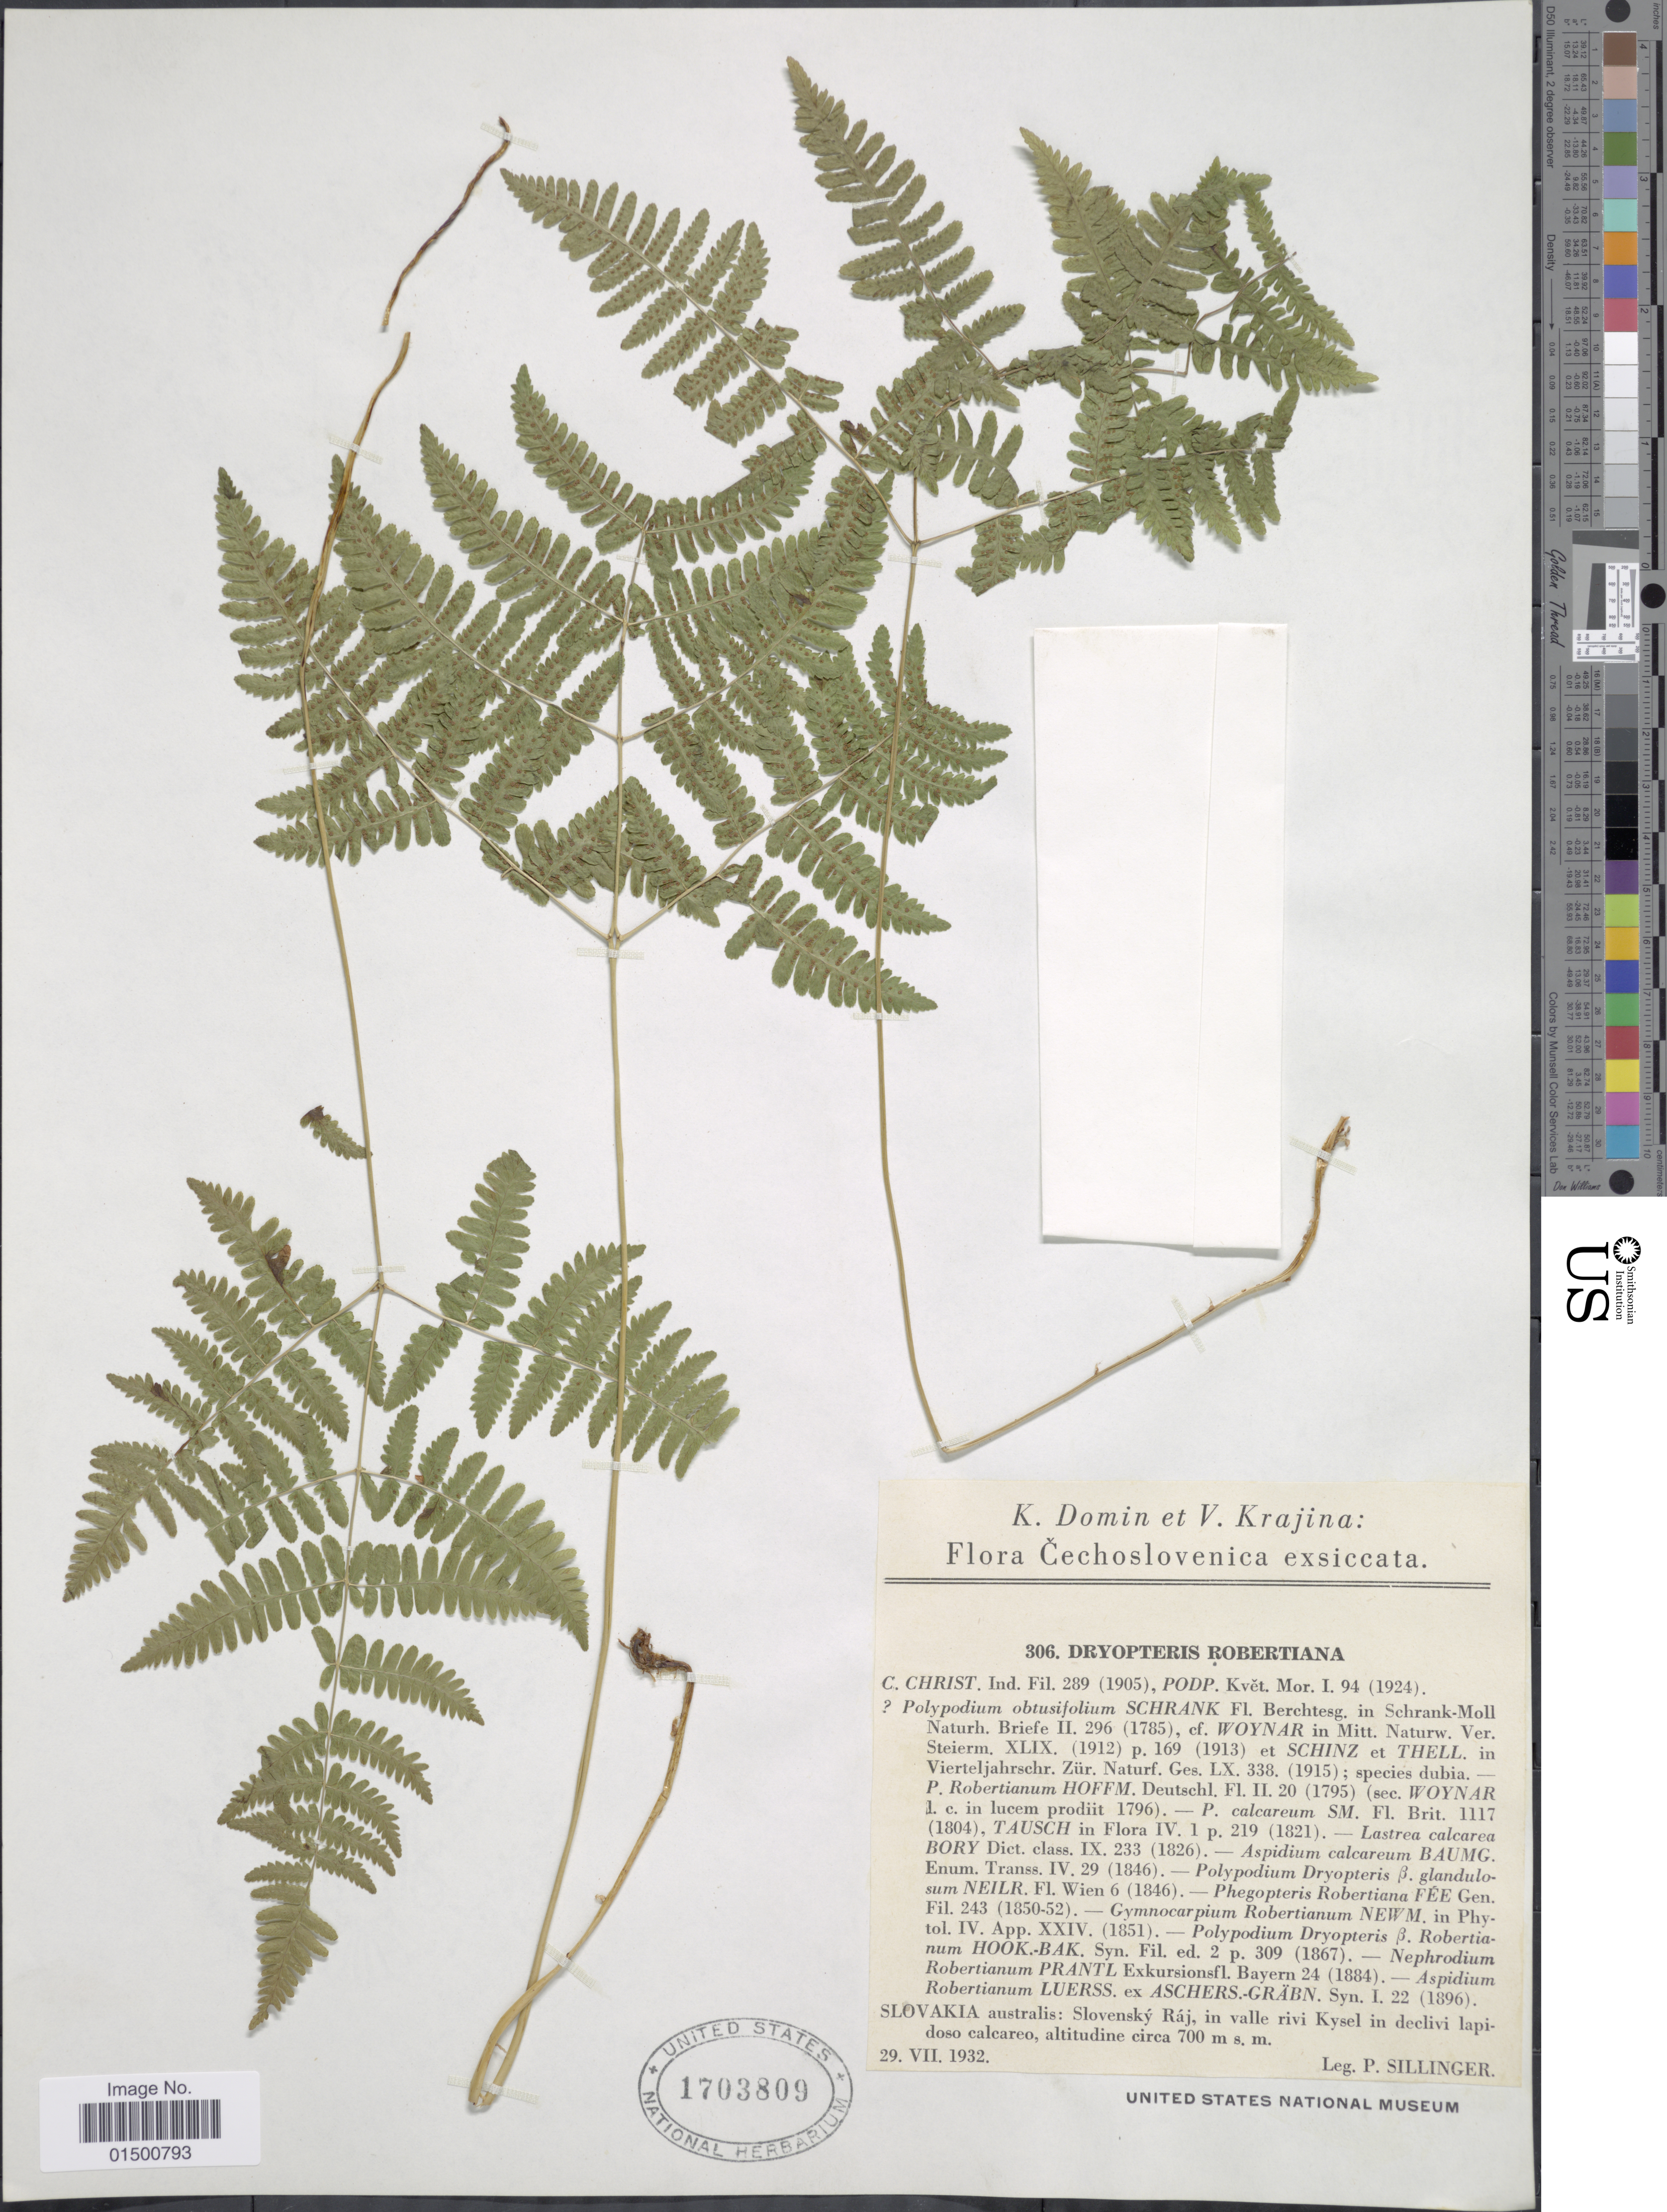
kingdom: Plantae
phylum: Tracheophyta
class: Polypodiopsida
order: Polypodiales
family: Cystopteridaceae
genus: Gymnocarpium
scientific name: Gymnocarpium robertianum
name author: (Hoffm.) Newman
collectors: P. Sillinger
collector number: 306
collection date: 1932-07-29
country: Slovakia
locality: Slovakia australis: Slovensky Raj, in valle rivi Kysel in deelivi lpidoso calcareo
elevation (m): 700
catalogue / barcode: US 1703809